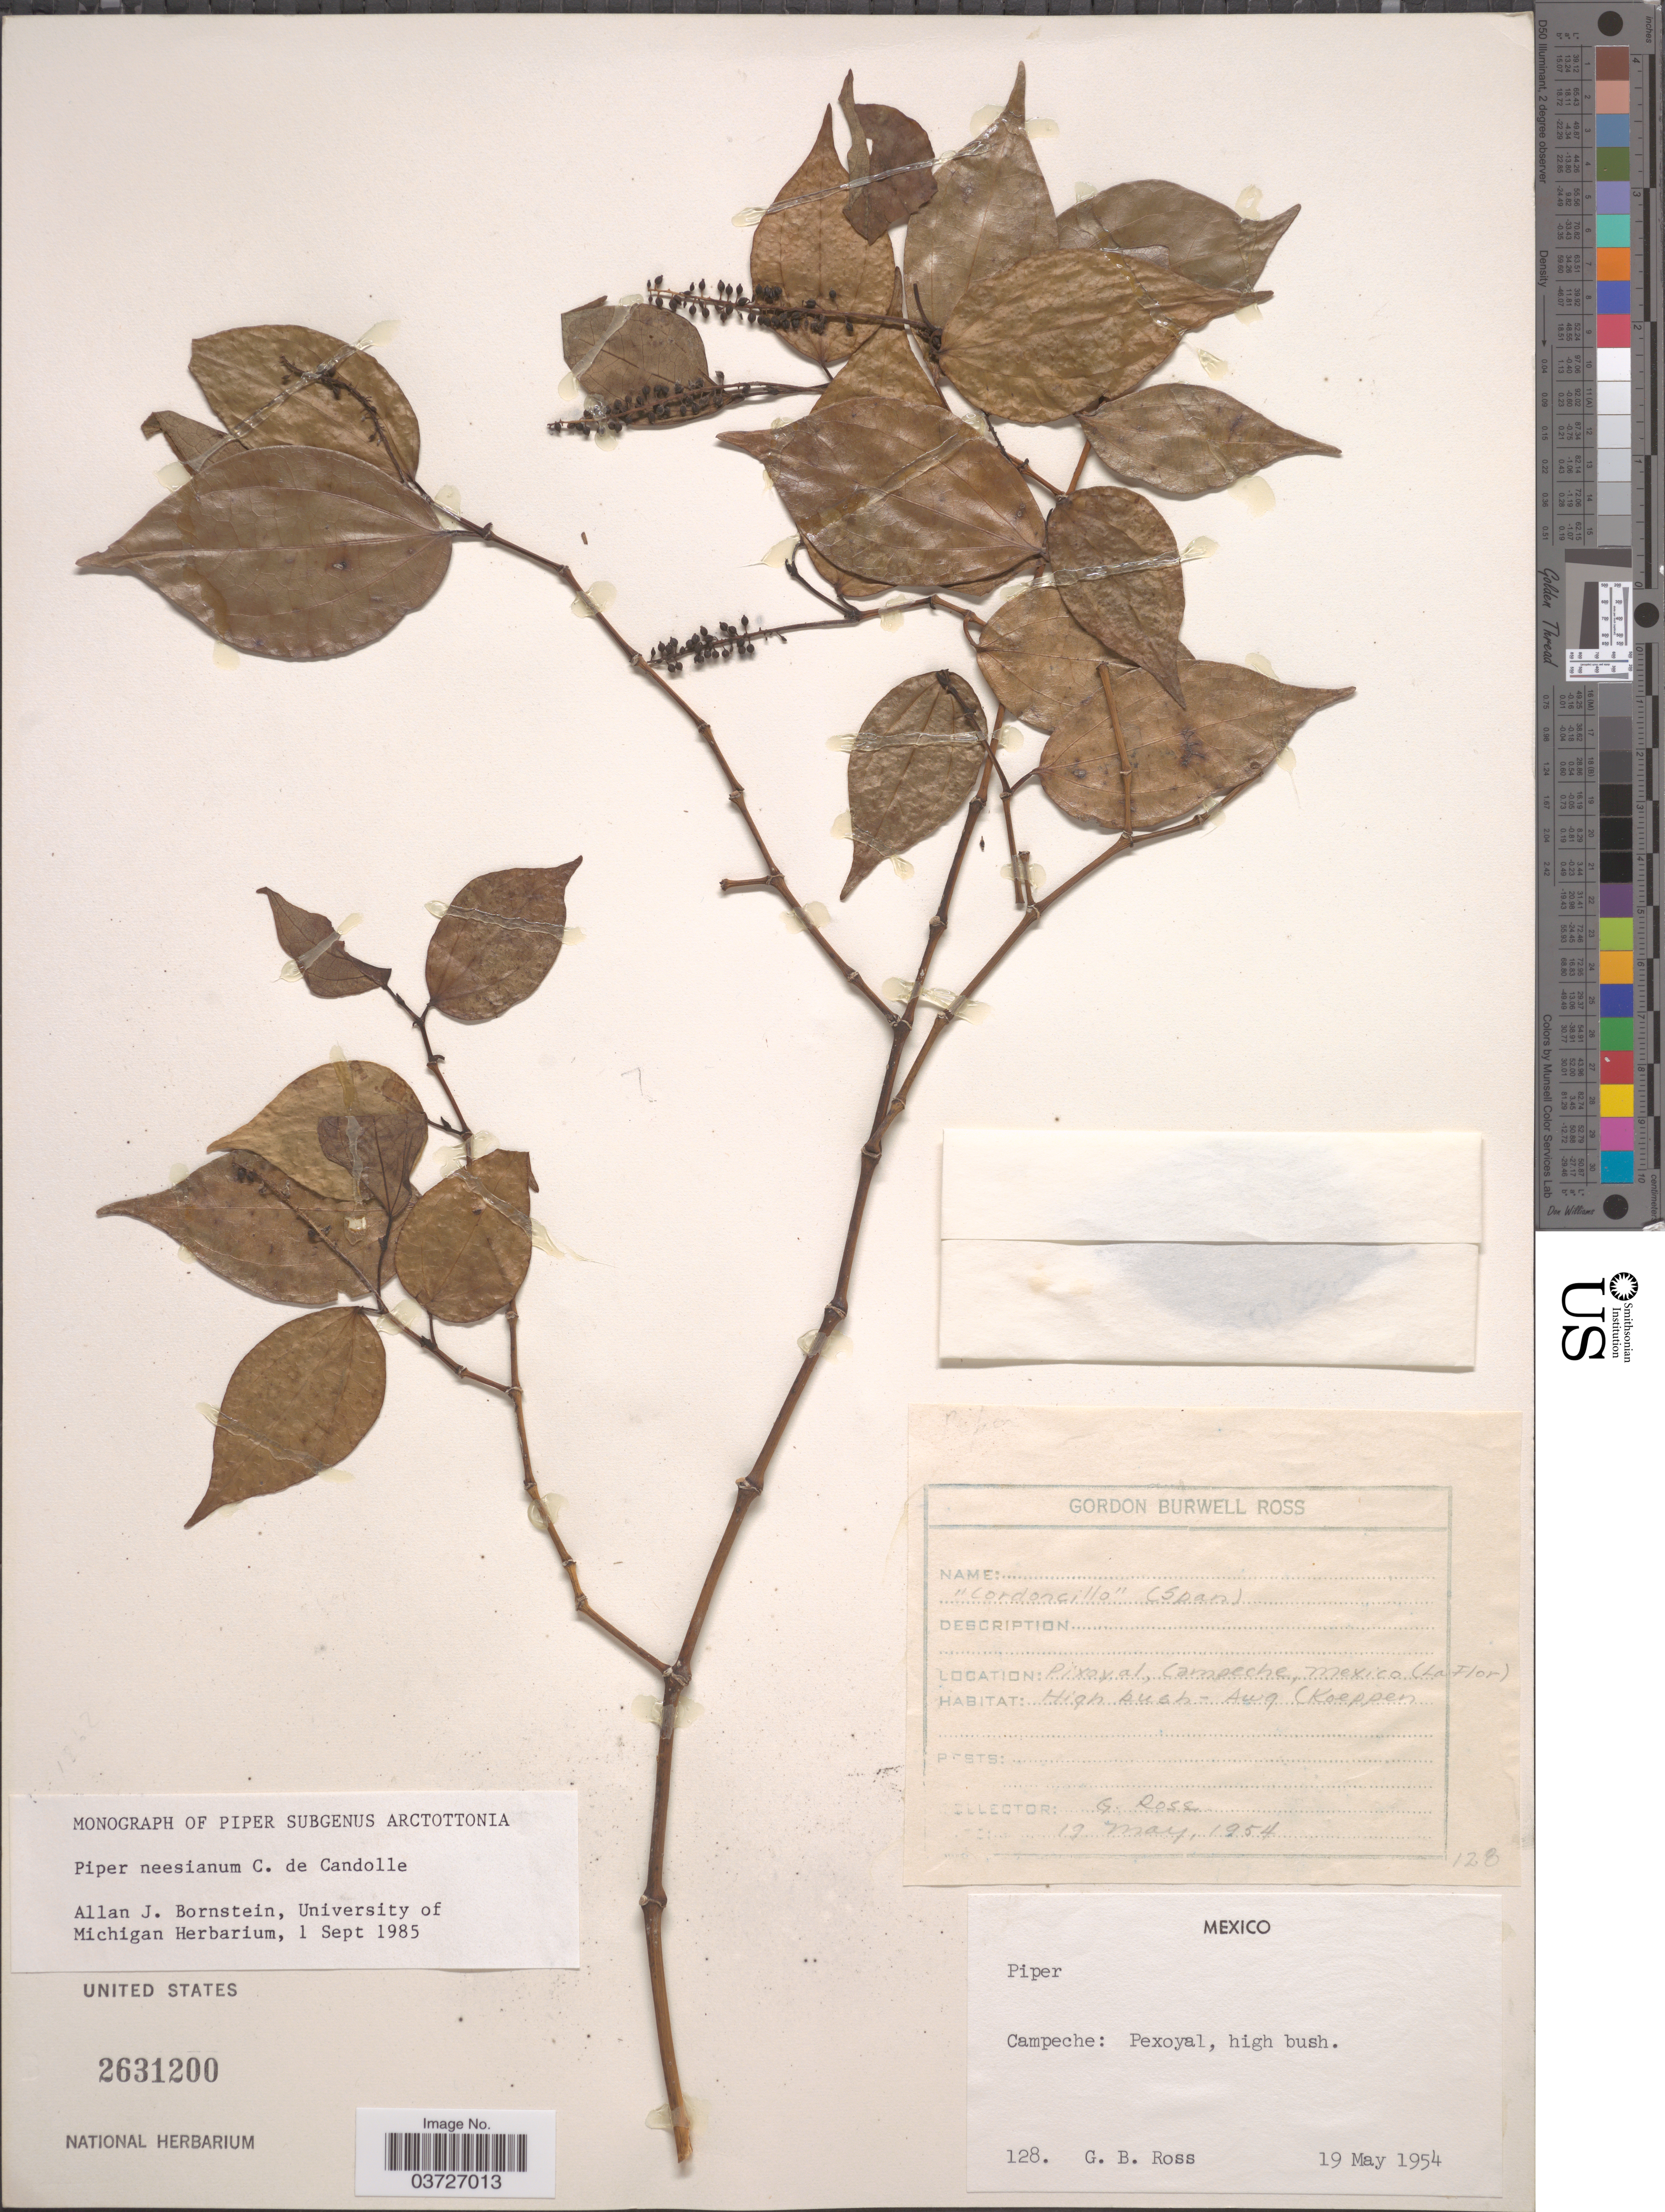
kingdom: Plantae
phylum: Tracheophyta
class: Magnoliopsida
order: Piperales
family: Piperaceae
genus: Piper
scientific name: Piper neesianum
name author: C. DC.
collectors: G. B. Ross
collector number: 128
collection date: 1954-05-19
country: Mexico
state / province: Campeche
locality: Pexoyal. (La Flor).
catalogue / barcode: US 2631200